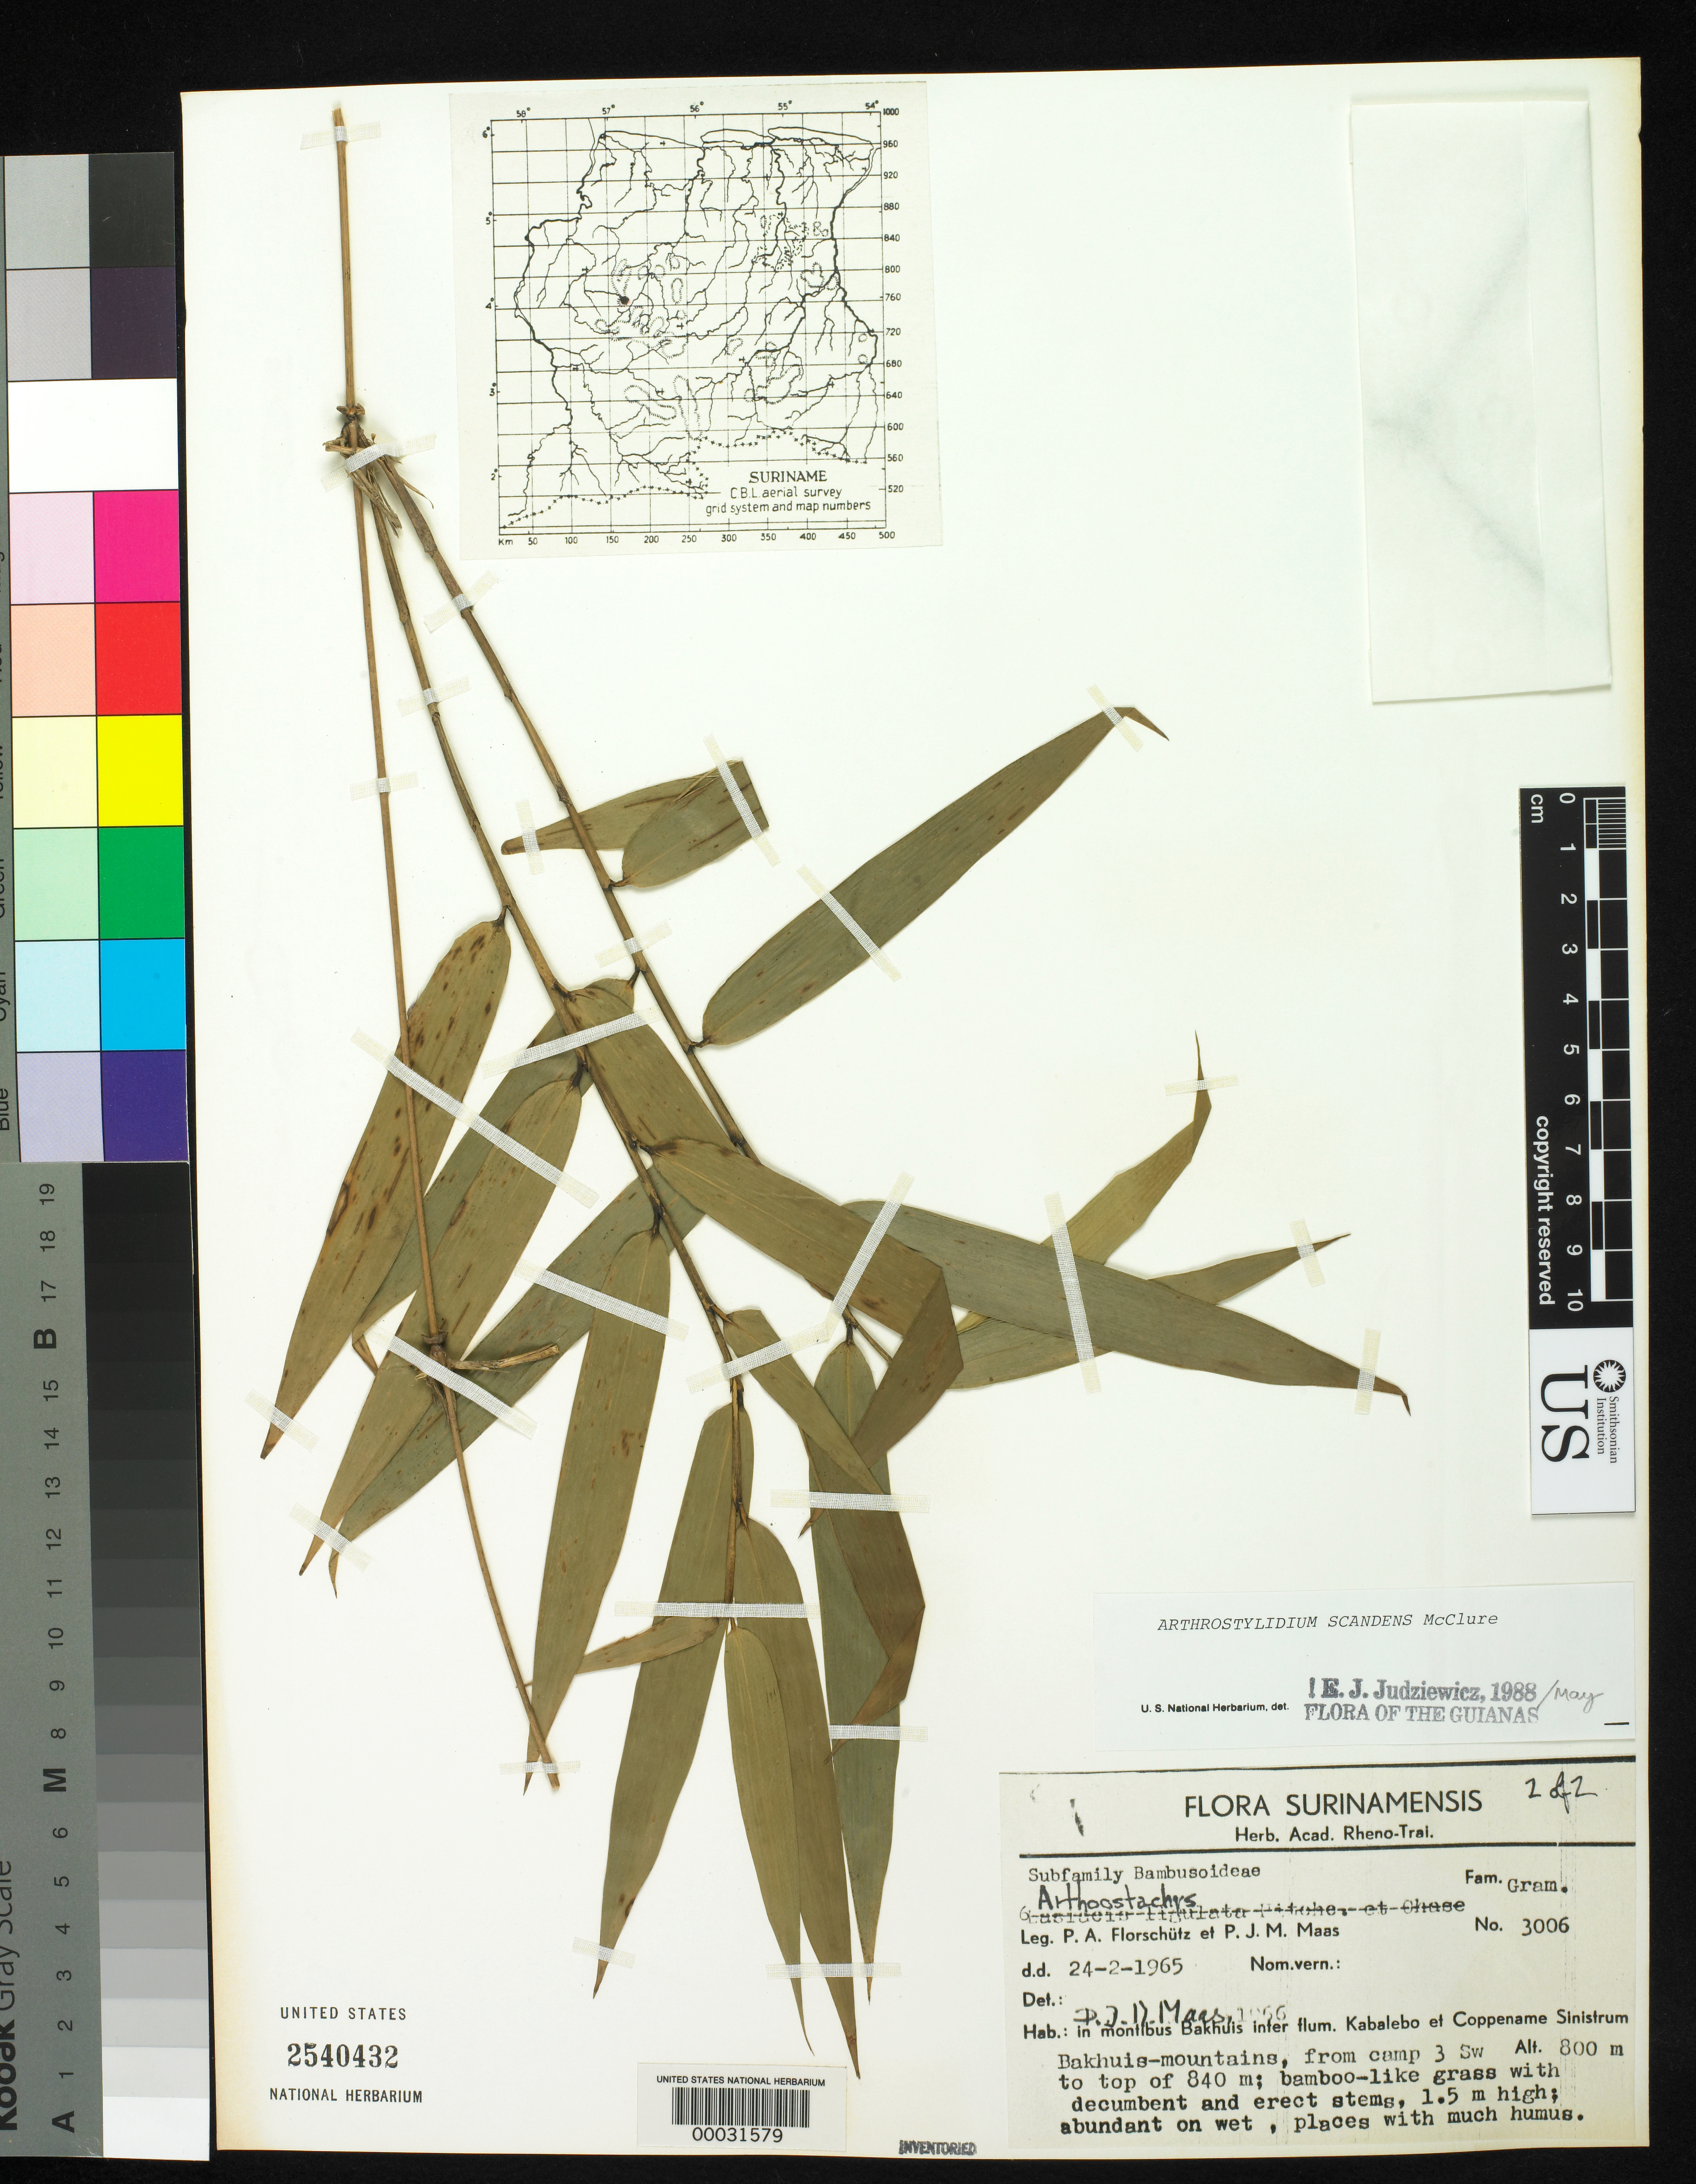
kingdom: Plantae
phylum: Tracheophyta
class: Liliopsida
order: Poales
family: Poaceae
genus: Arthrostylidium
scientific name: Arthrostylidium scandens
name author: McClure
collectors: P. Florschütz & P. Maas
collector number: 3006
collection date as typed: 24 Feb 1965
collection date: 1965-02-24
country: Suriname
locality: Bakhuis-mountains, from camp 3; kabalebo, coppename sinistrum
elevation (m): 840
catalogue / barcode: US 2540432